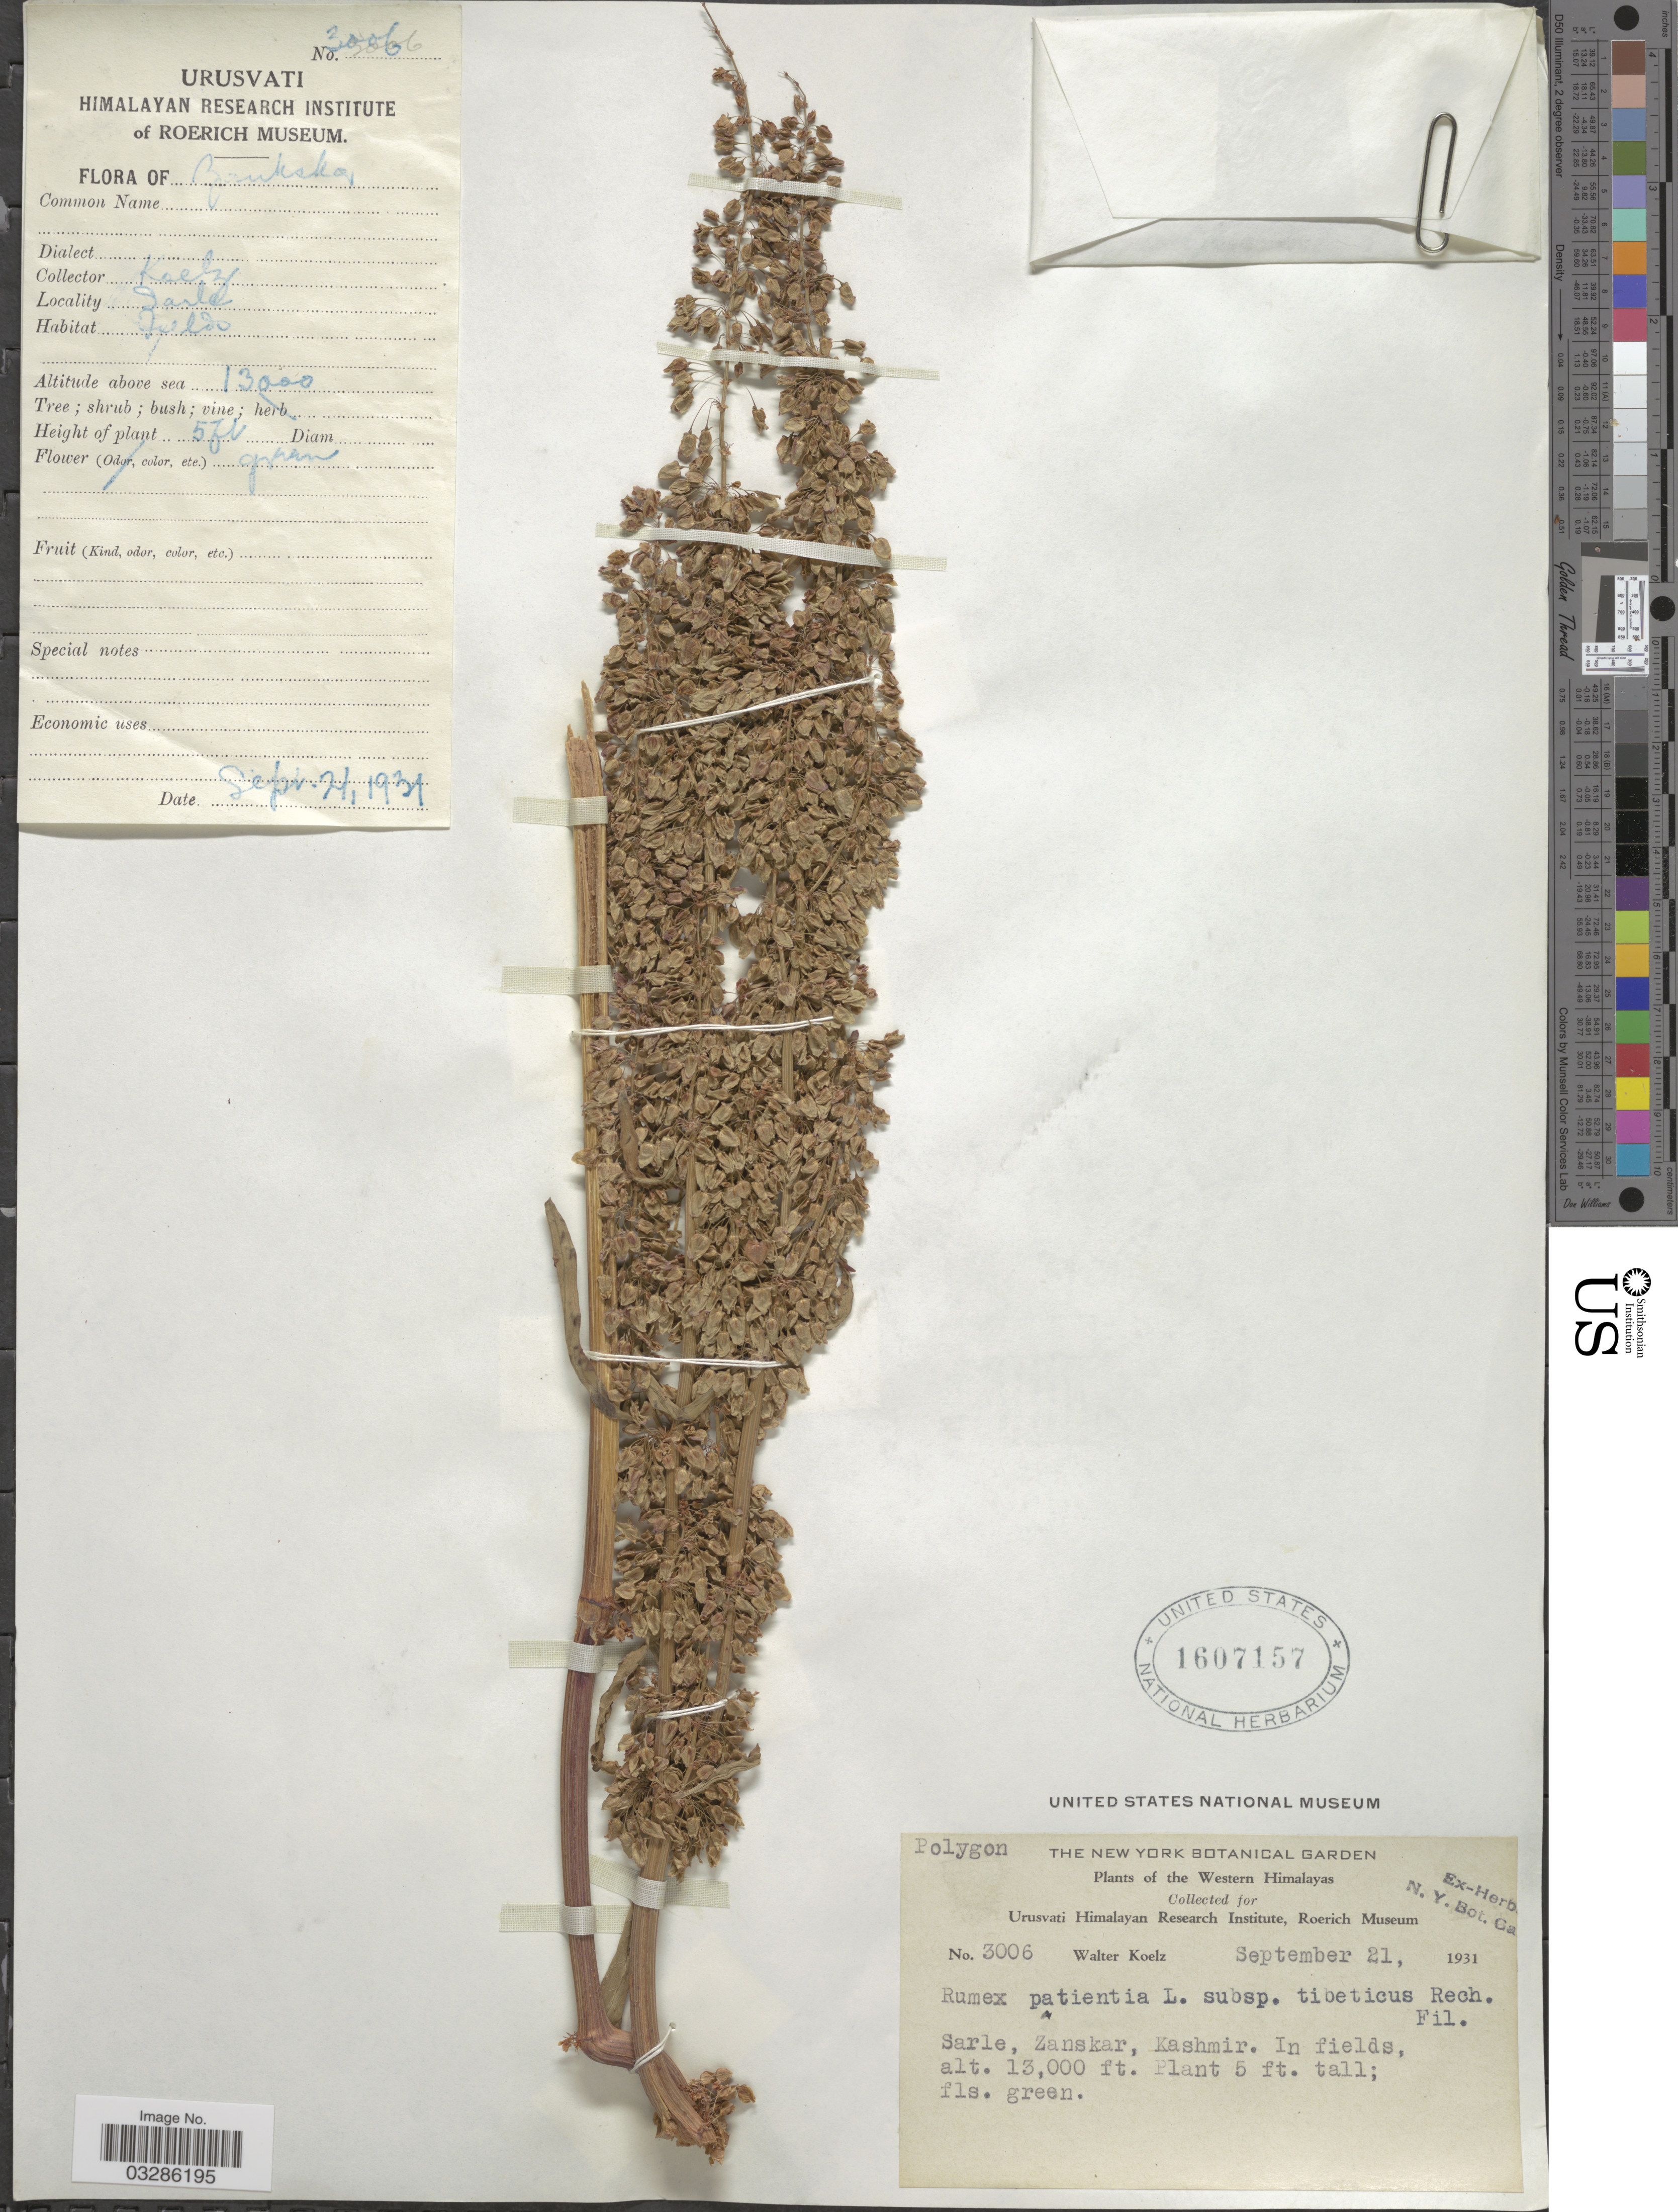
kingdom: Plantae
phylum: Tracheophyta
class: Magnoliopsida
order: Caryophyllales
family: Polygonaceae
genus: Rumex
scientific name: Rumex patientia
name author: L.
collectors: W. N. Koelz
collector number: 3006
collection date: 1931-09-21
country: India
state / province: Jammu and Kashmir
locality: Western Himalayas. Sarle, Zanskar, Kashmir.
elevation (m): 3962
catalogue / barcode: US 1607157